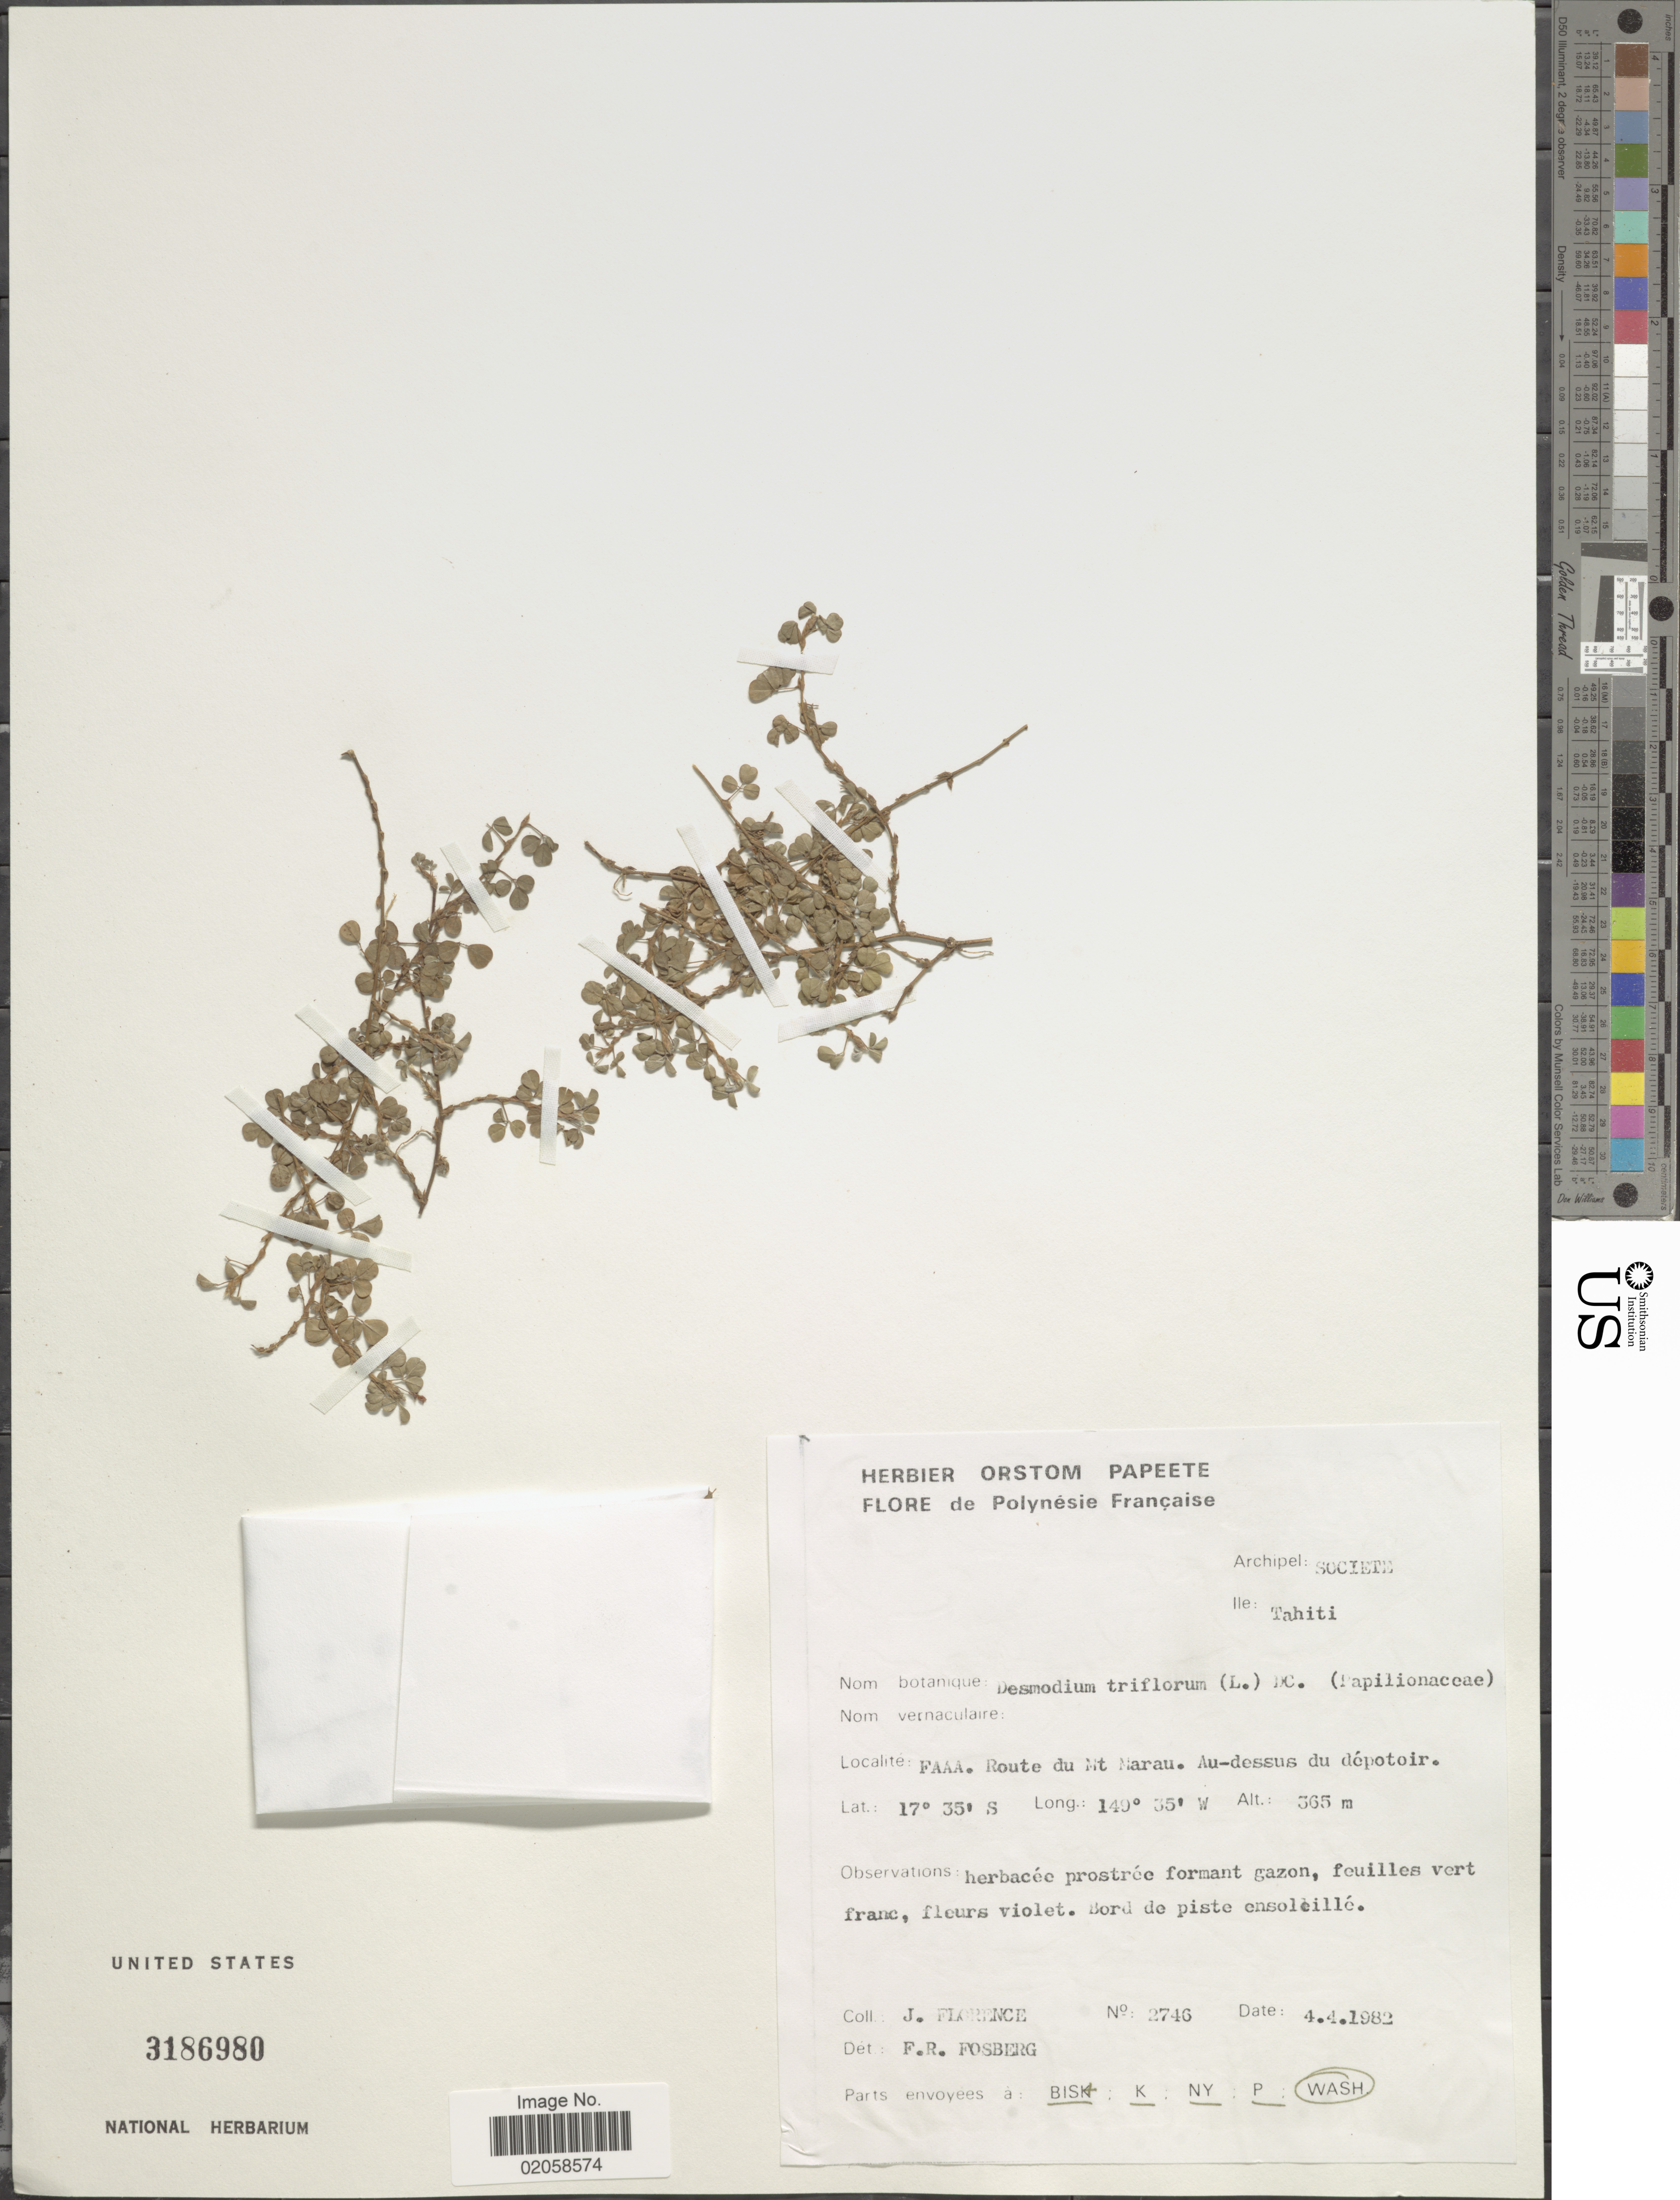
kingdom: Plantae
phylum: Tracheophyta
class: Magnoliopsida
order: Fabales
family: Fabaceae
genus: Grona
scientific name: Grona triflora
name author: (L.) H. Ohashi & K. Ohashi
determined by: Strong, Mark T., (BOT), Smithsonian Institution - National Museum of Natural History (UNITED STATES)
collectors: J. Florence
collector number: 2746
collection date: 1982-04-04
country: French Polynesia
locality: Societe, Tahiti. Faaa. Route du Mt. Narau. Au- dessus du depotoir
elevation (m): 365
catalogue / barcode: US 3186980